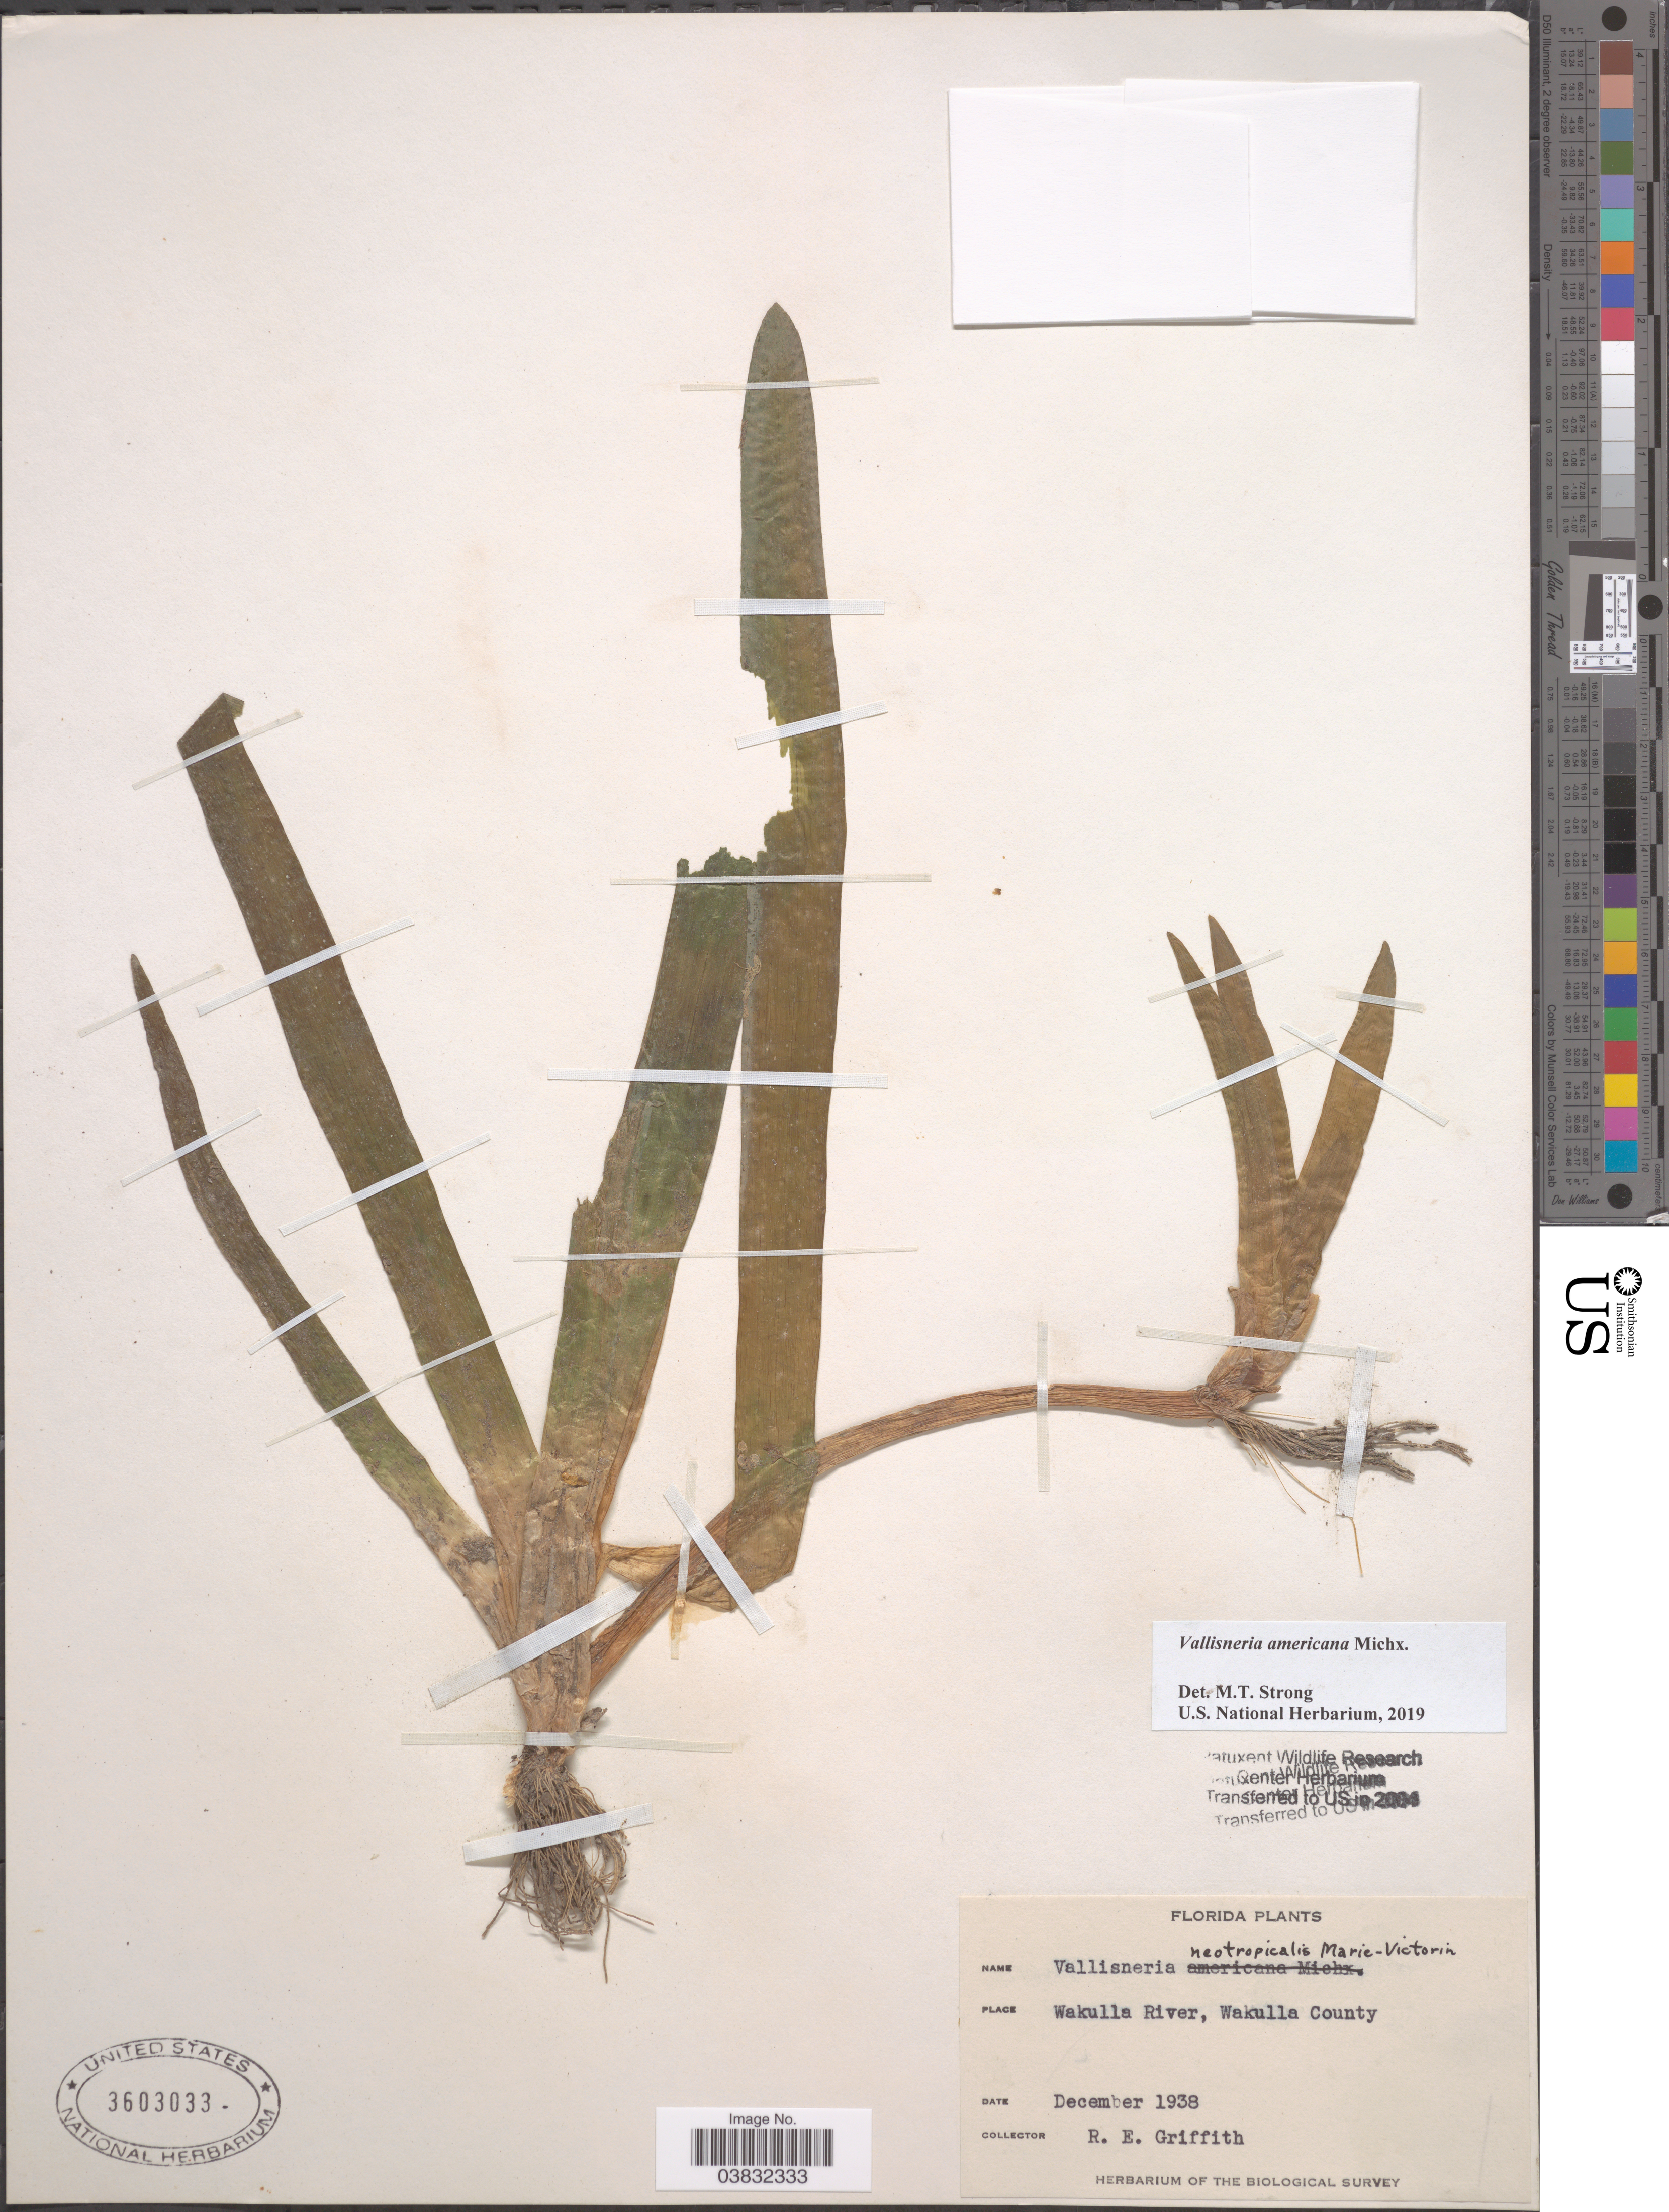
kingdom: Plantae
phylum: Tracheophyta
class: Liliopsida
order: Alismatales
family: Hydrocharitaceae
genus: Vallisneria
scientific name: Vallisneria americana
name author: Michx.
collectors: R. Griffith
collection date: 1938-12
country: United States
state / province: Florida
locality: Wakulla River, Wakulla County.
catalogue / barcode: US 3603033